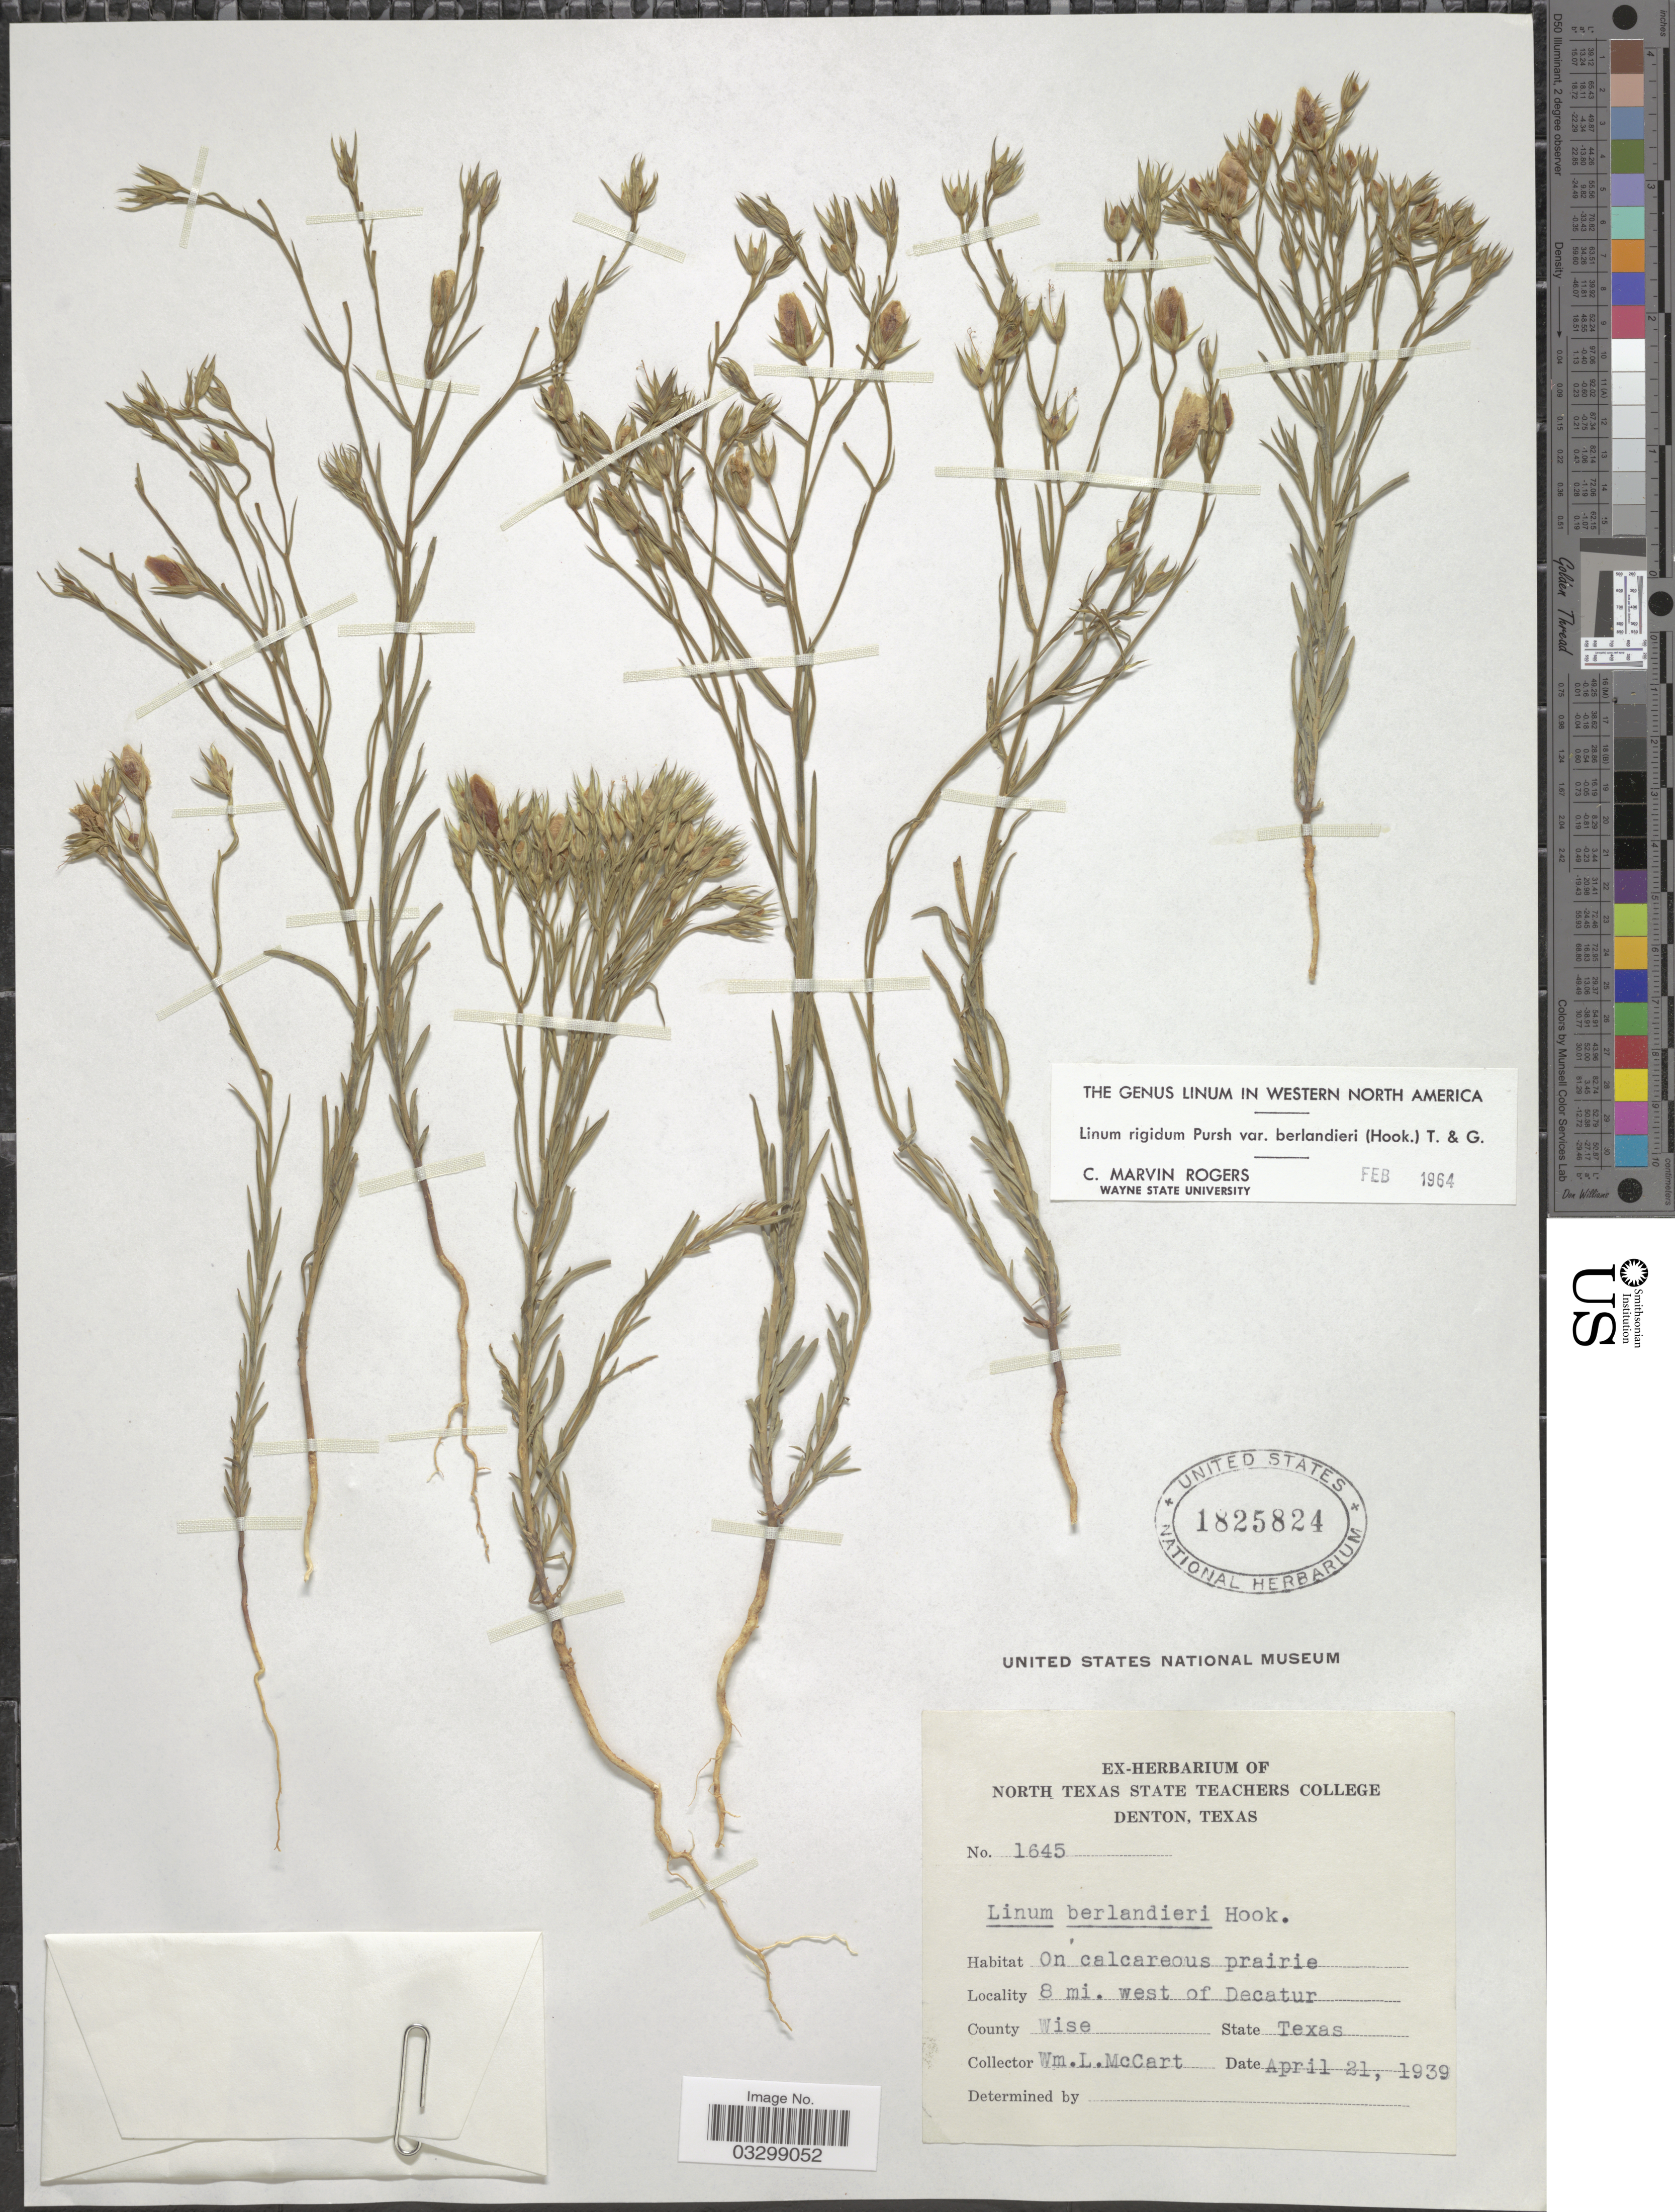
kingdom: Plantae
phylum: Tracheophyta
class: Magnoliopsida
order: Malpighiales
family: Linaceae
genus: Linum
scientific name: Linum rigidum var. berlandieri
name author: Pursh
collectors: W. McCart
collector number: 1645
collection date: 1939-04-21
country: United States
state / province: Texas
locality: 8 mi. west of Decatur. County Wise.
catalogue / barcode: US 1825824